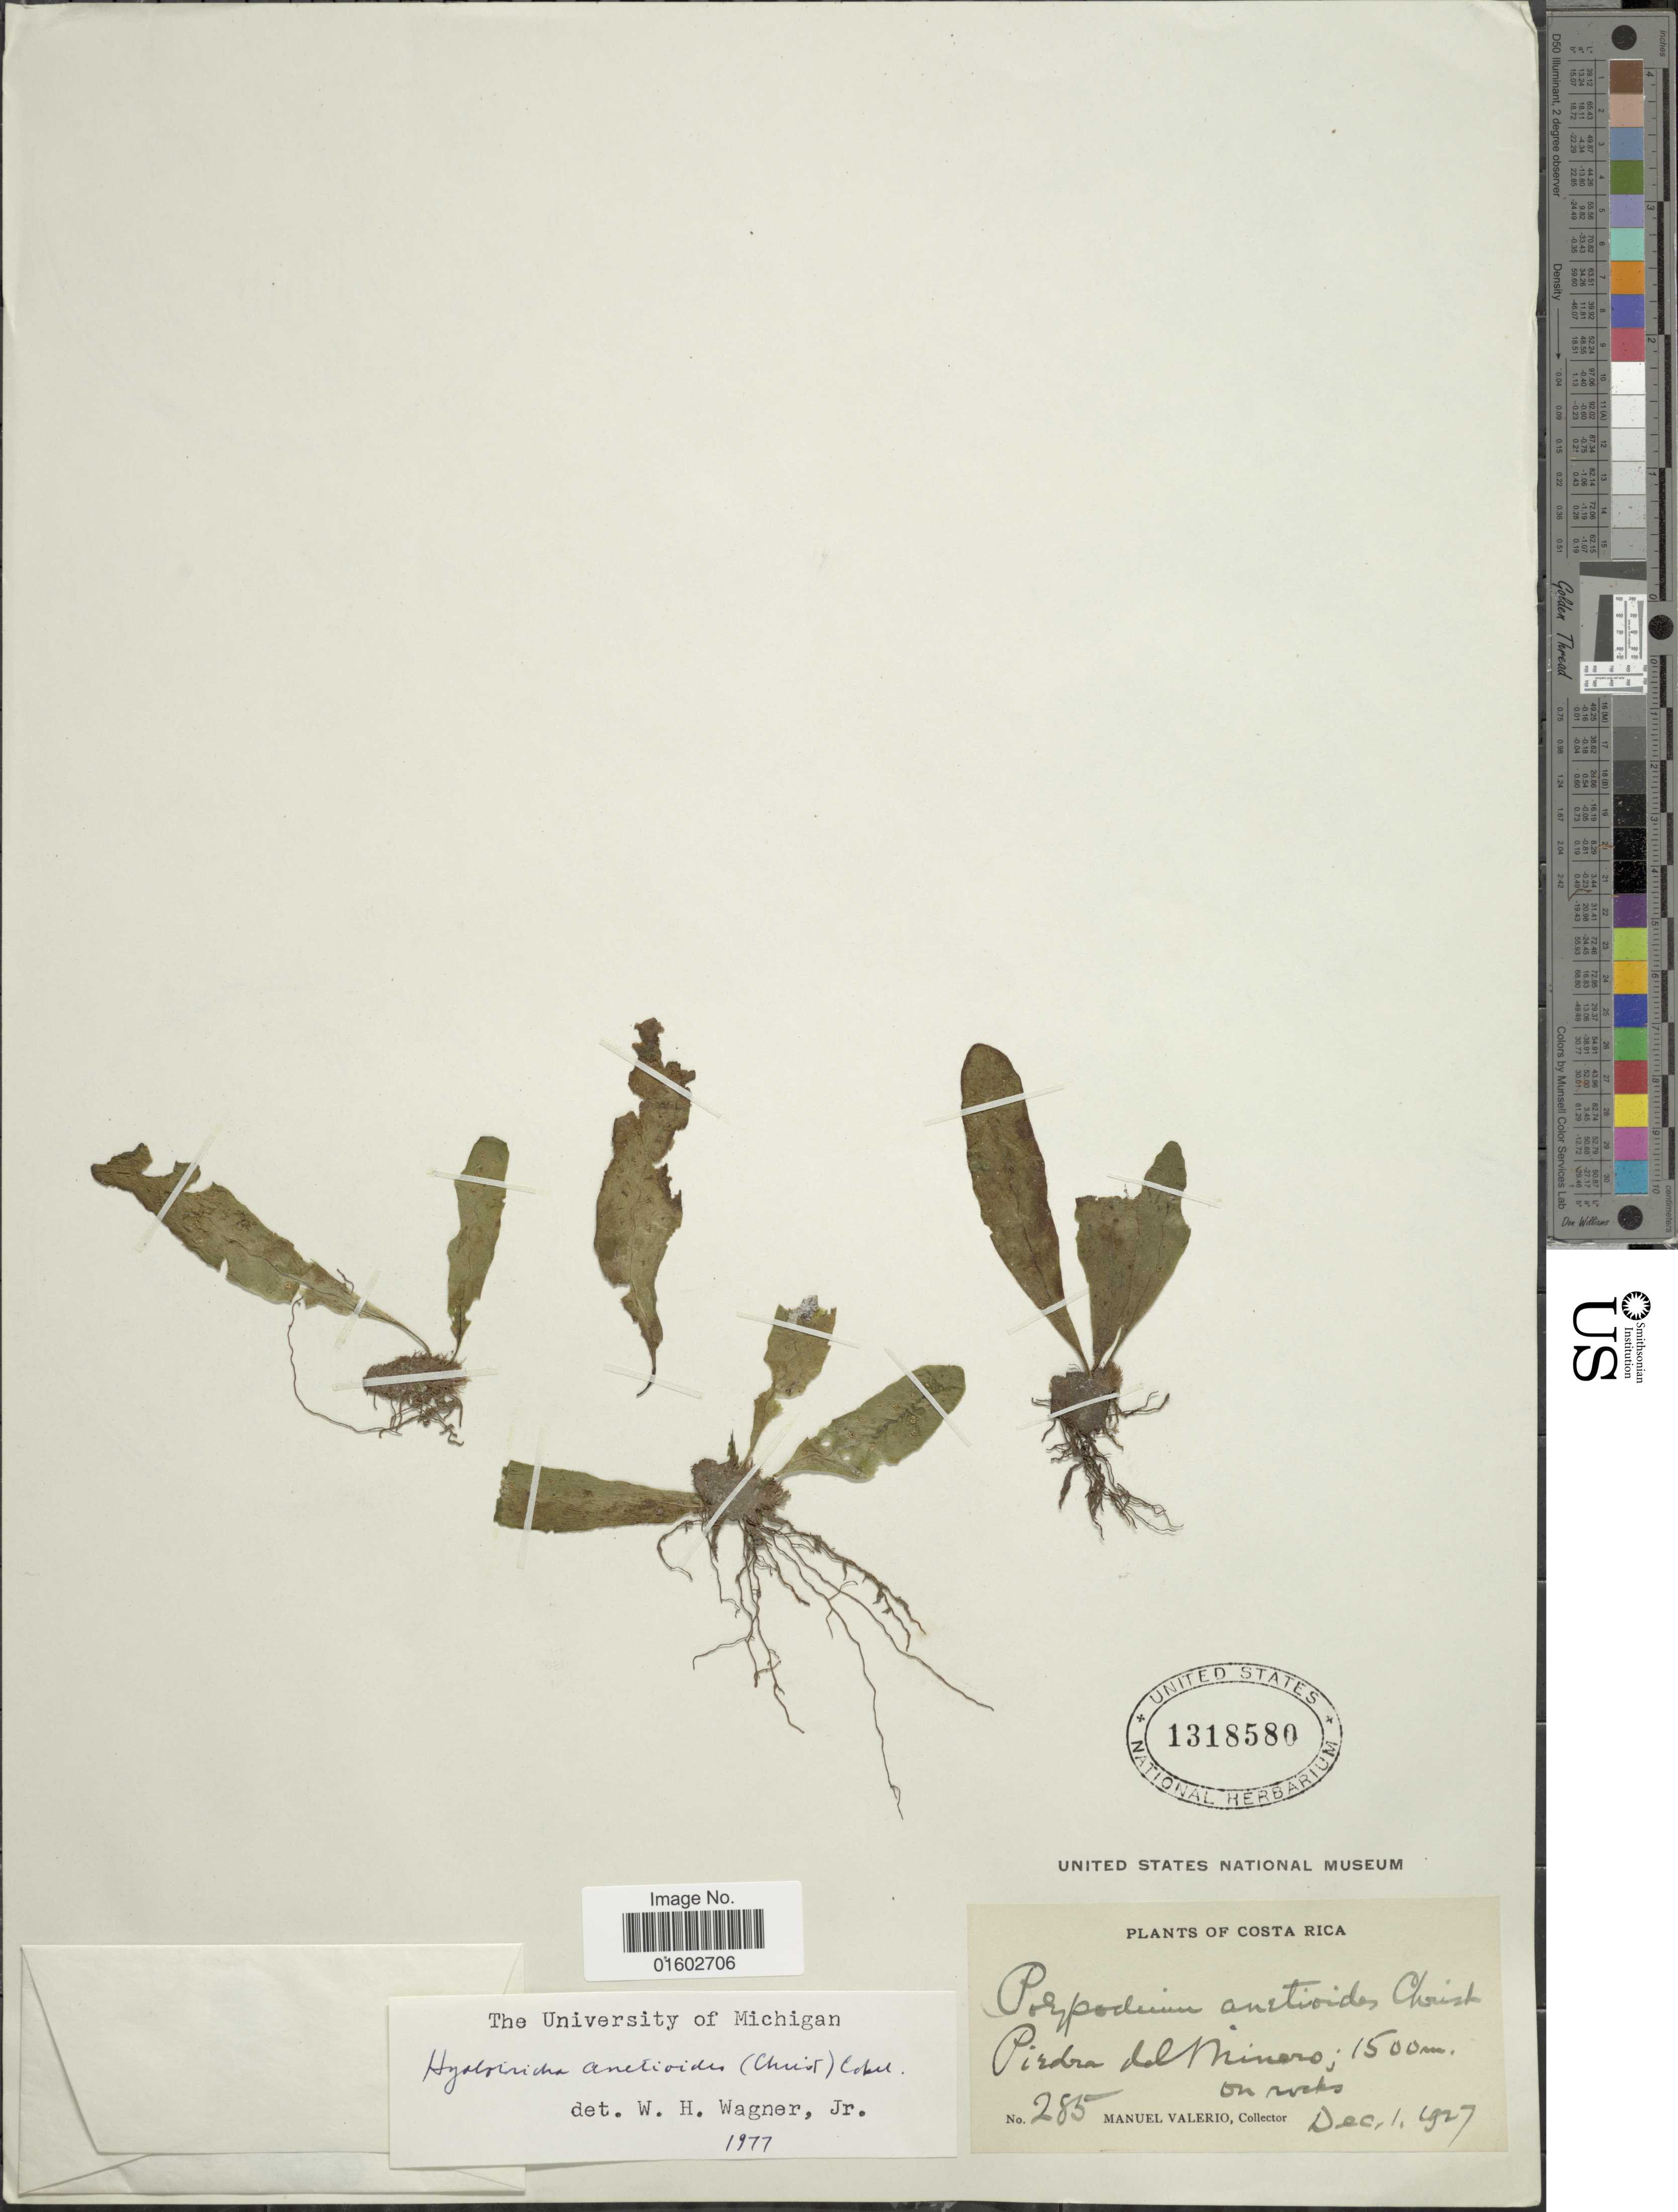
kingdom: Plantae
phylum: Tracheophyta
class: Polypodiopsida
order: Polypodiales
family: Polypodiaceae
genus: Campyloneurum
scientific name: Campyloneurum anetioides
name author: (Christ) R.M. Tryon & A.F. Tryon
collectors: M. Valerio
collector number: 285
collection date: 1927-12-01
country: Costa Rica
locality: Piedra del Minero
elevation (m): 1500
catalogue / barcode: US 1318580